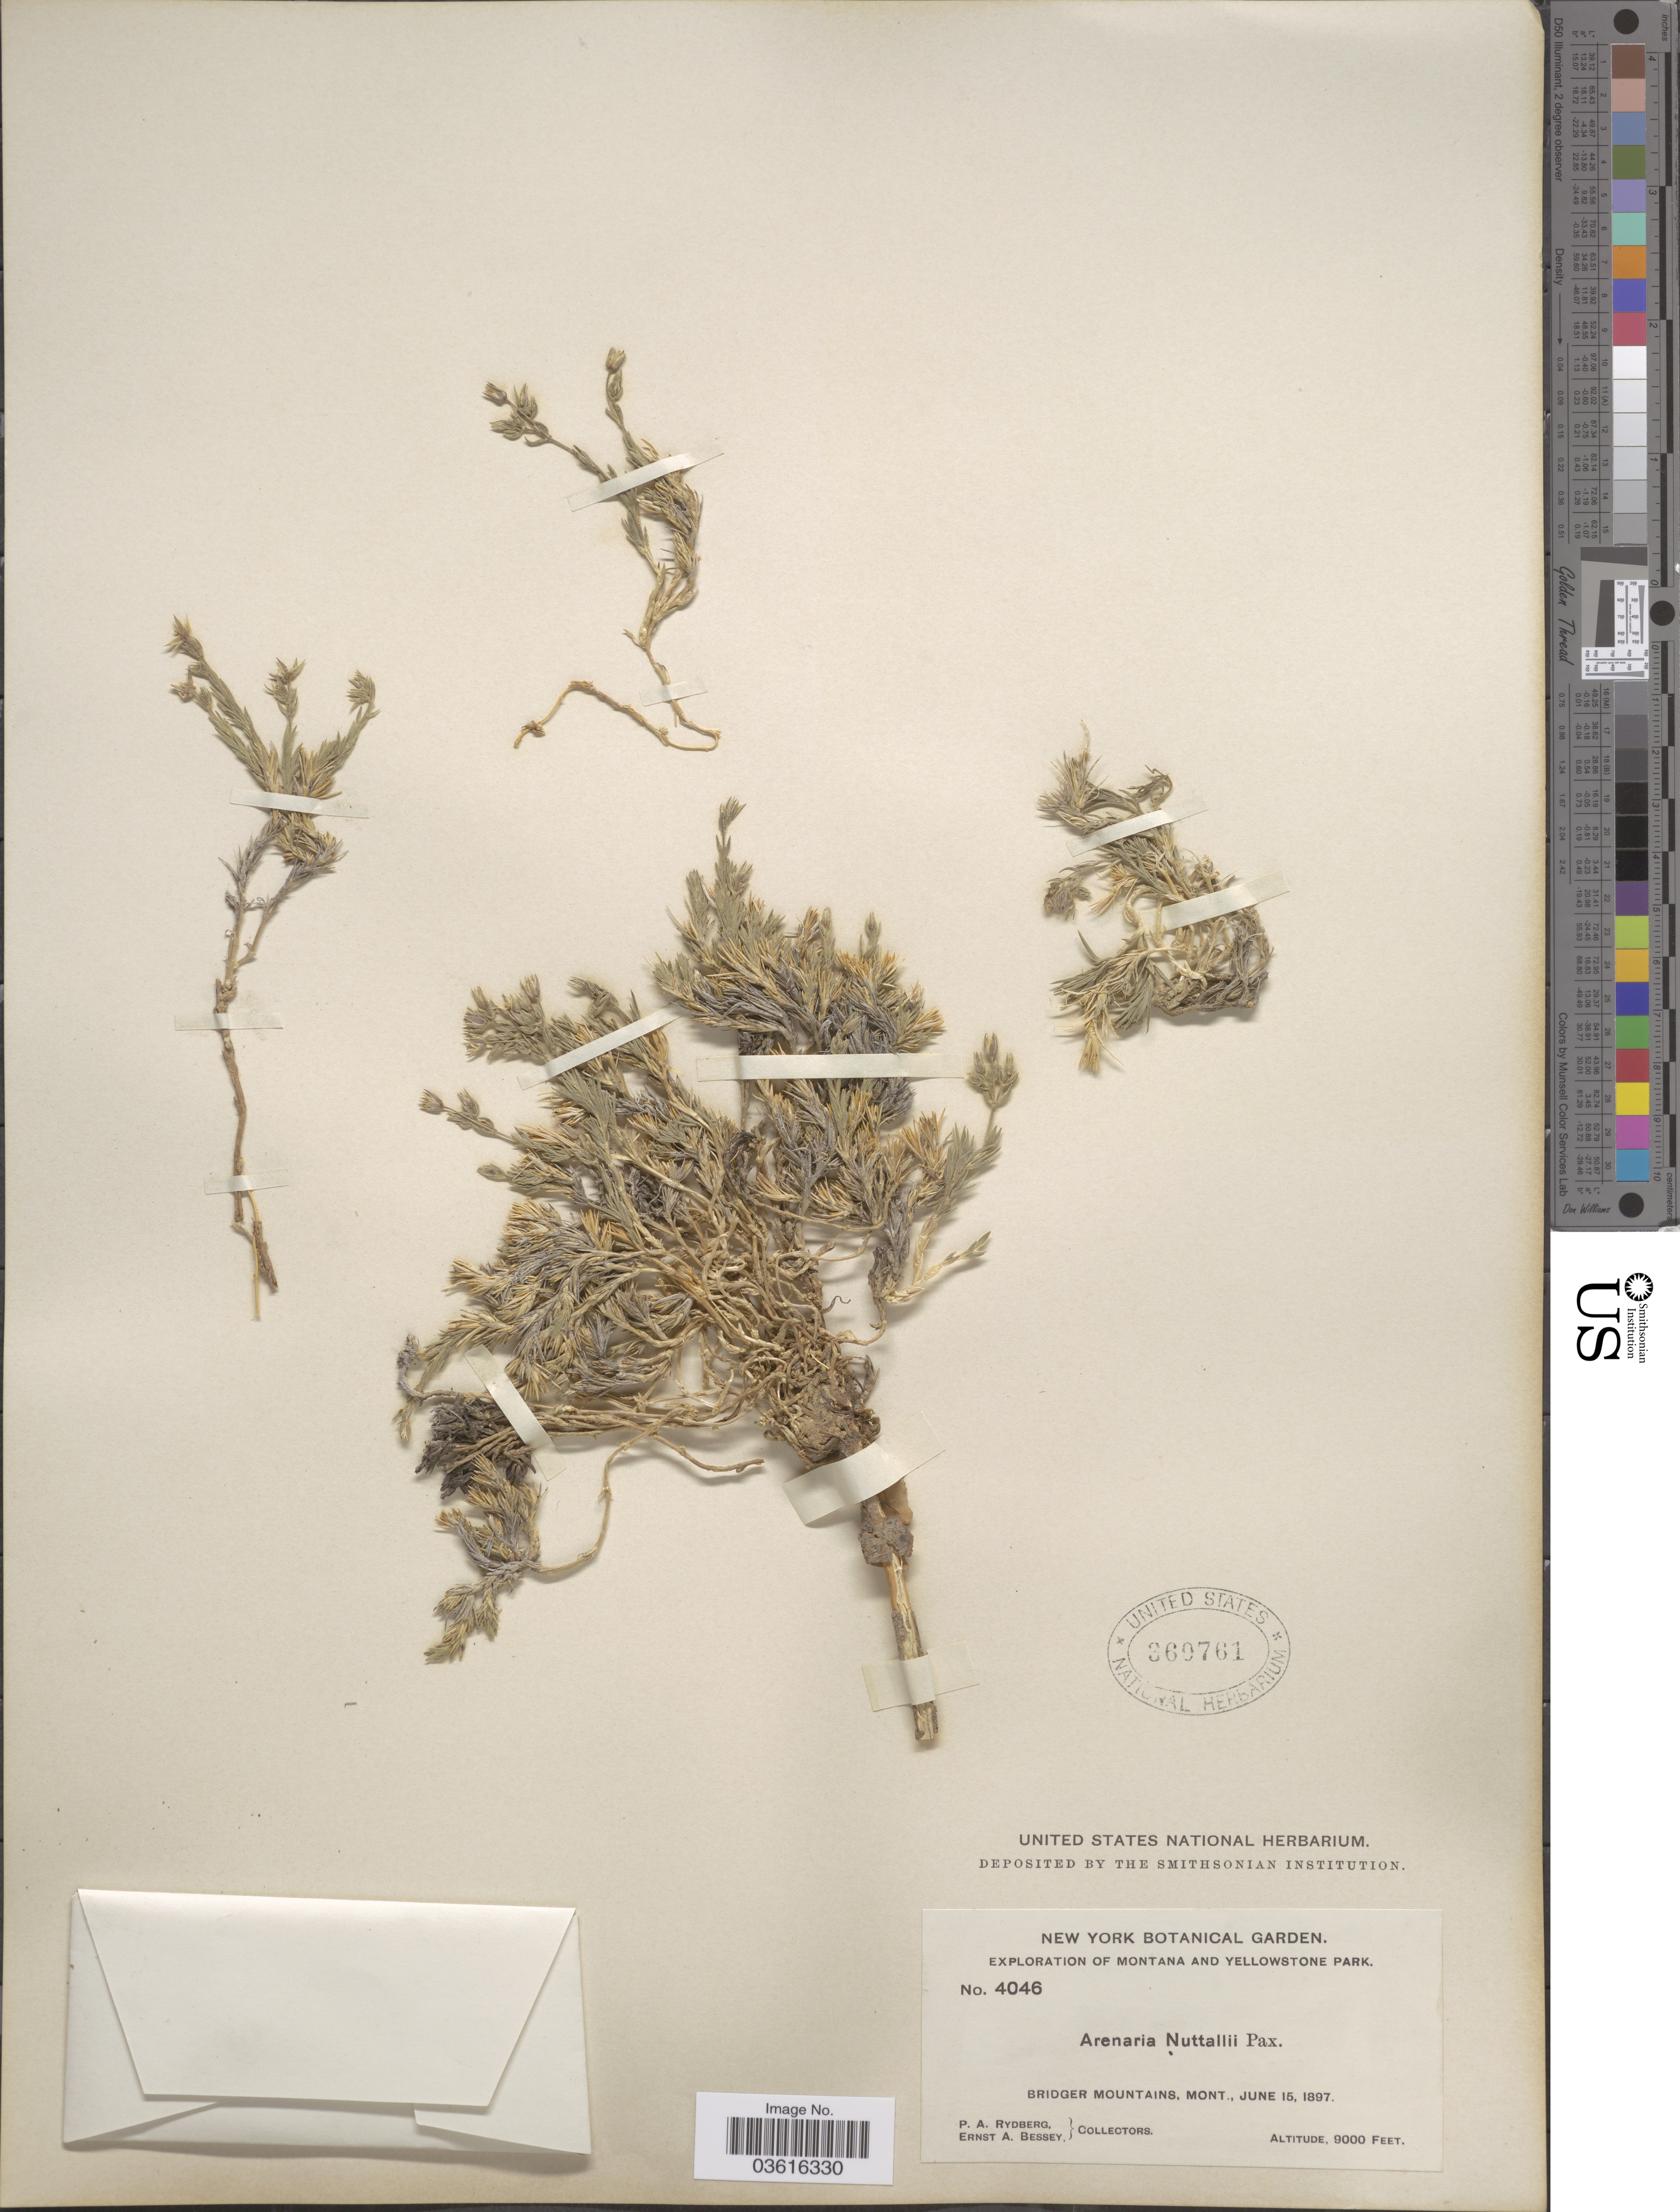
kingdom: Plantae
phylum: Tracheophyta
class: Magnoliopsida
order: Caryophyllales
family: Caryophyllaceae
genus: Minuartia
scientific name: Minuartia nuttallii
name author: (Pax) Briq.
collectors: P. A. Rydberg & E. A. Bessey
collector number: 4046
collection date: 1897-06-15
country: United States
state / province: Montana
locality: Yellowstone Park. Bridger Mountains.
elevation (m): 2743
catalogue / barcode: US 360761